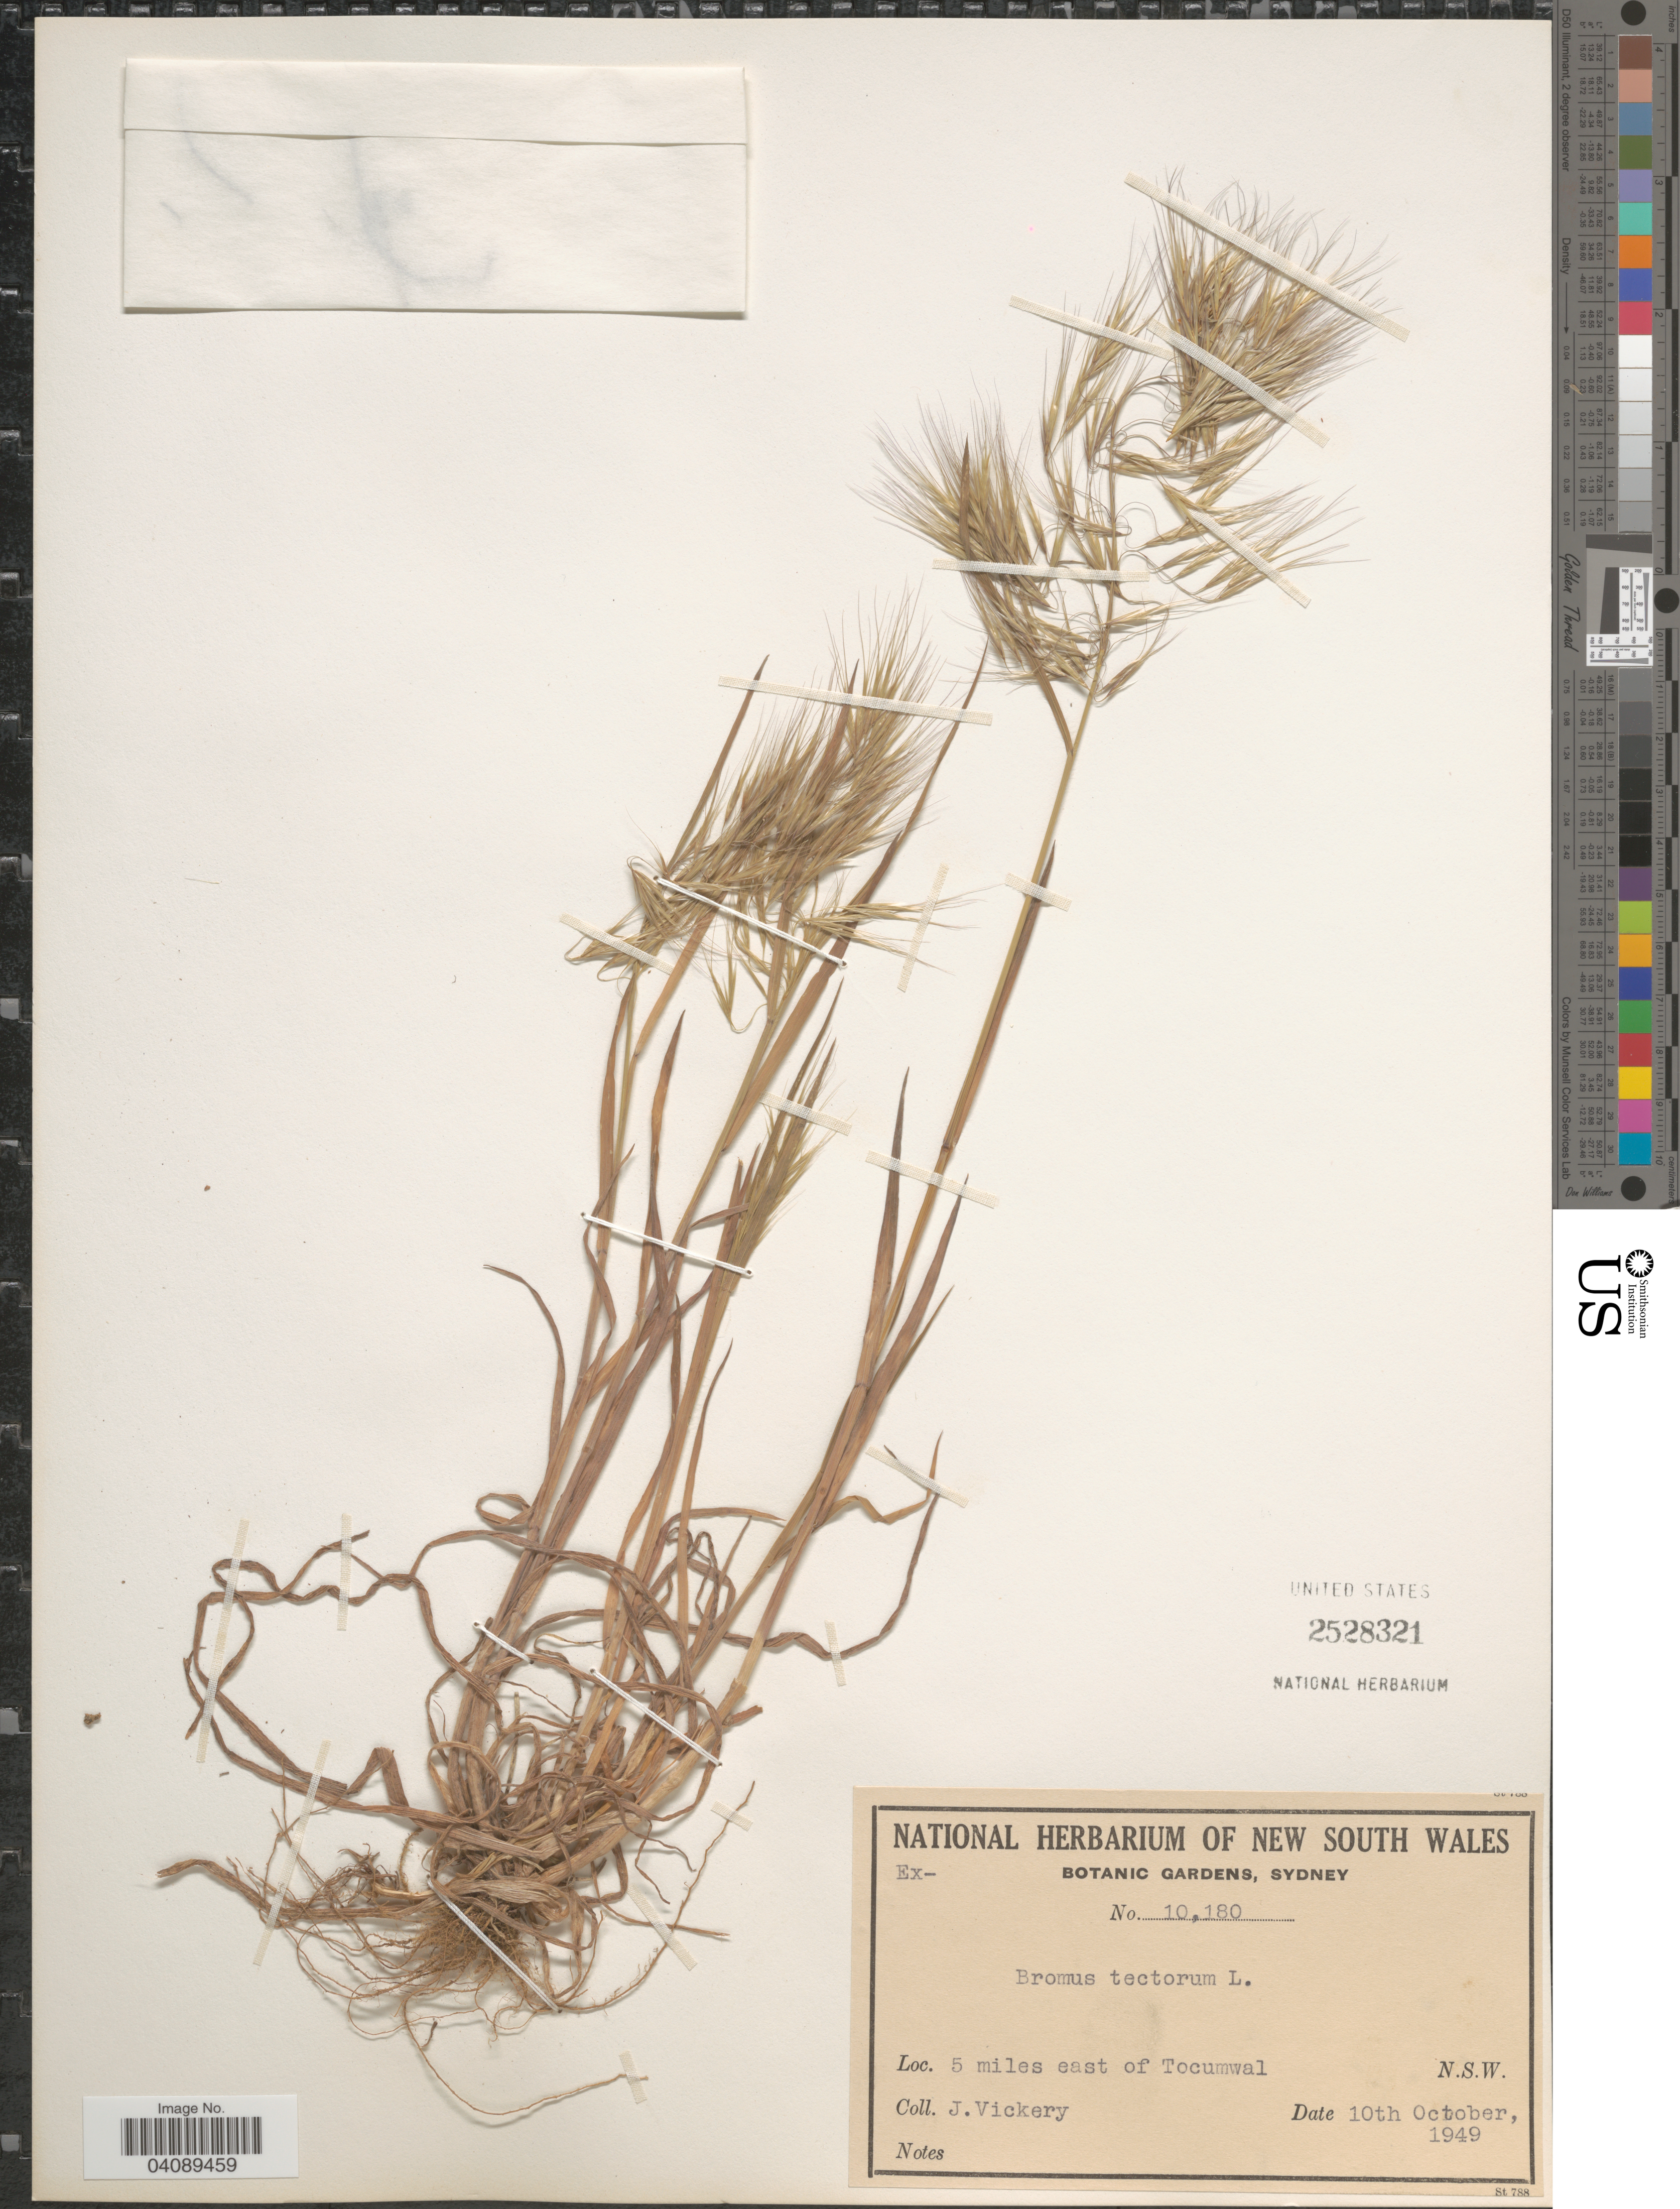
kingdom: Plantae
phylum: Tracheophyta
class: Liliopsida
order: Poales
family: Poaceae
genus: Bromus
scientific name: Bromus tectorum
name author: L.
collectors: J. Vickery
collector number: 10180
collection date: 1949-10-10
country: Australia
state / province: New South Wales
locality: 5 miles east of Tocumwal.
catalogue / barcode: US 2528321